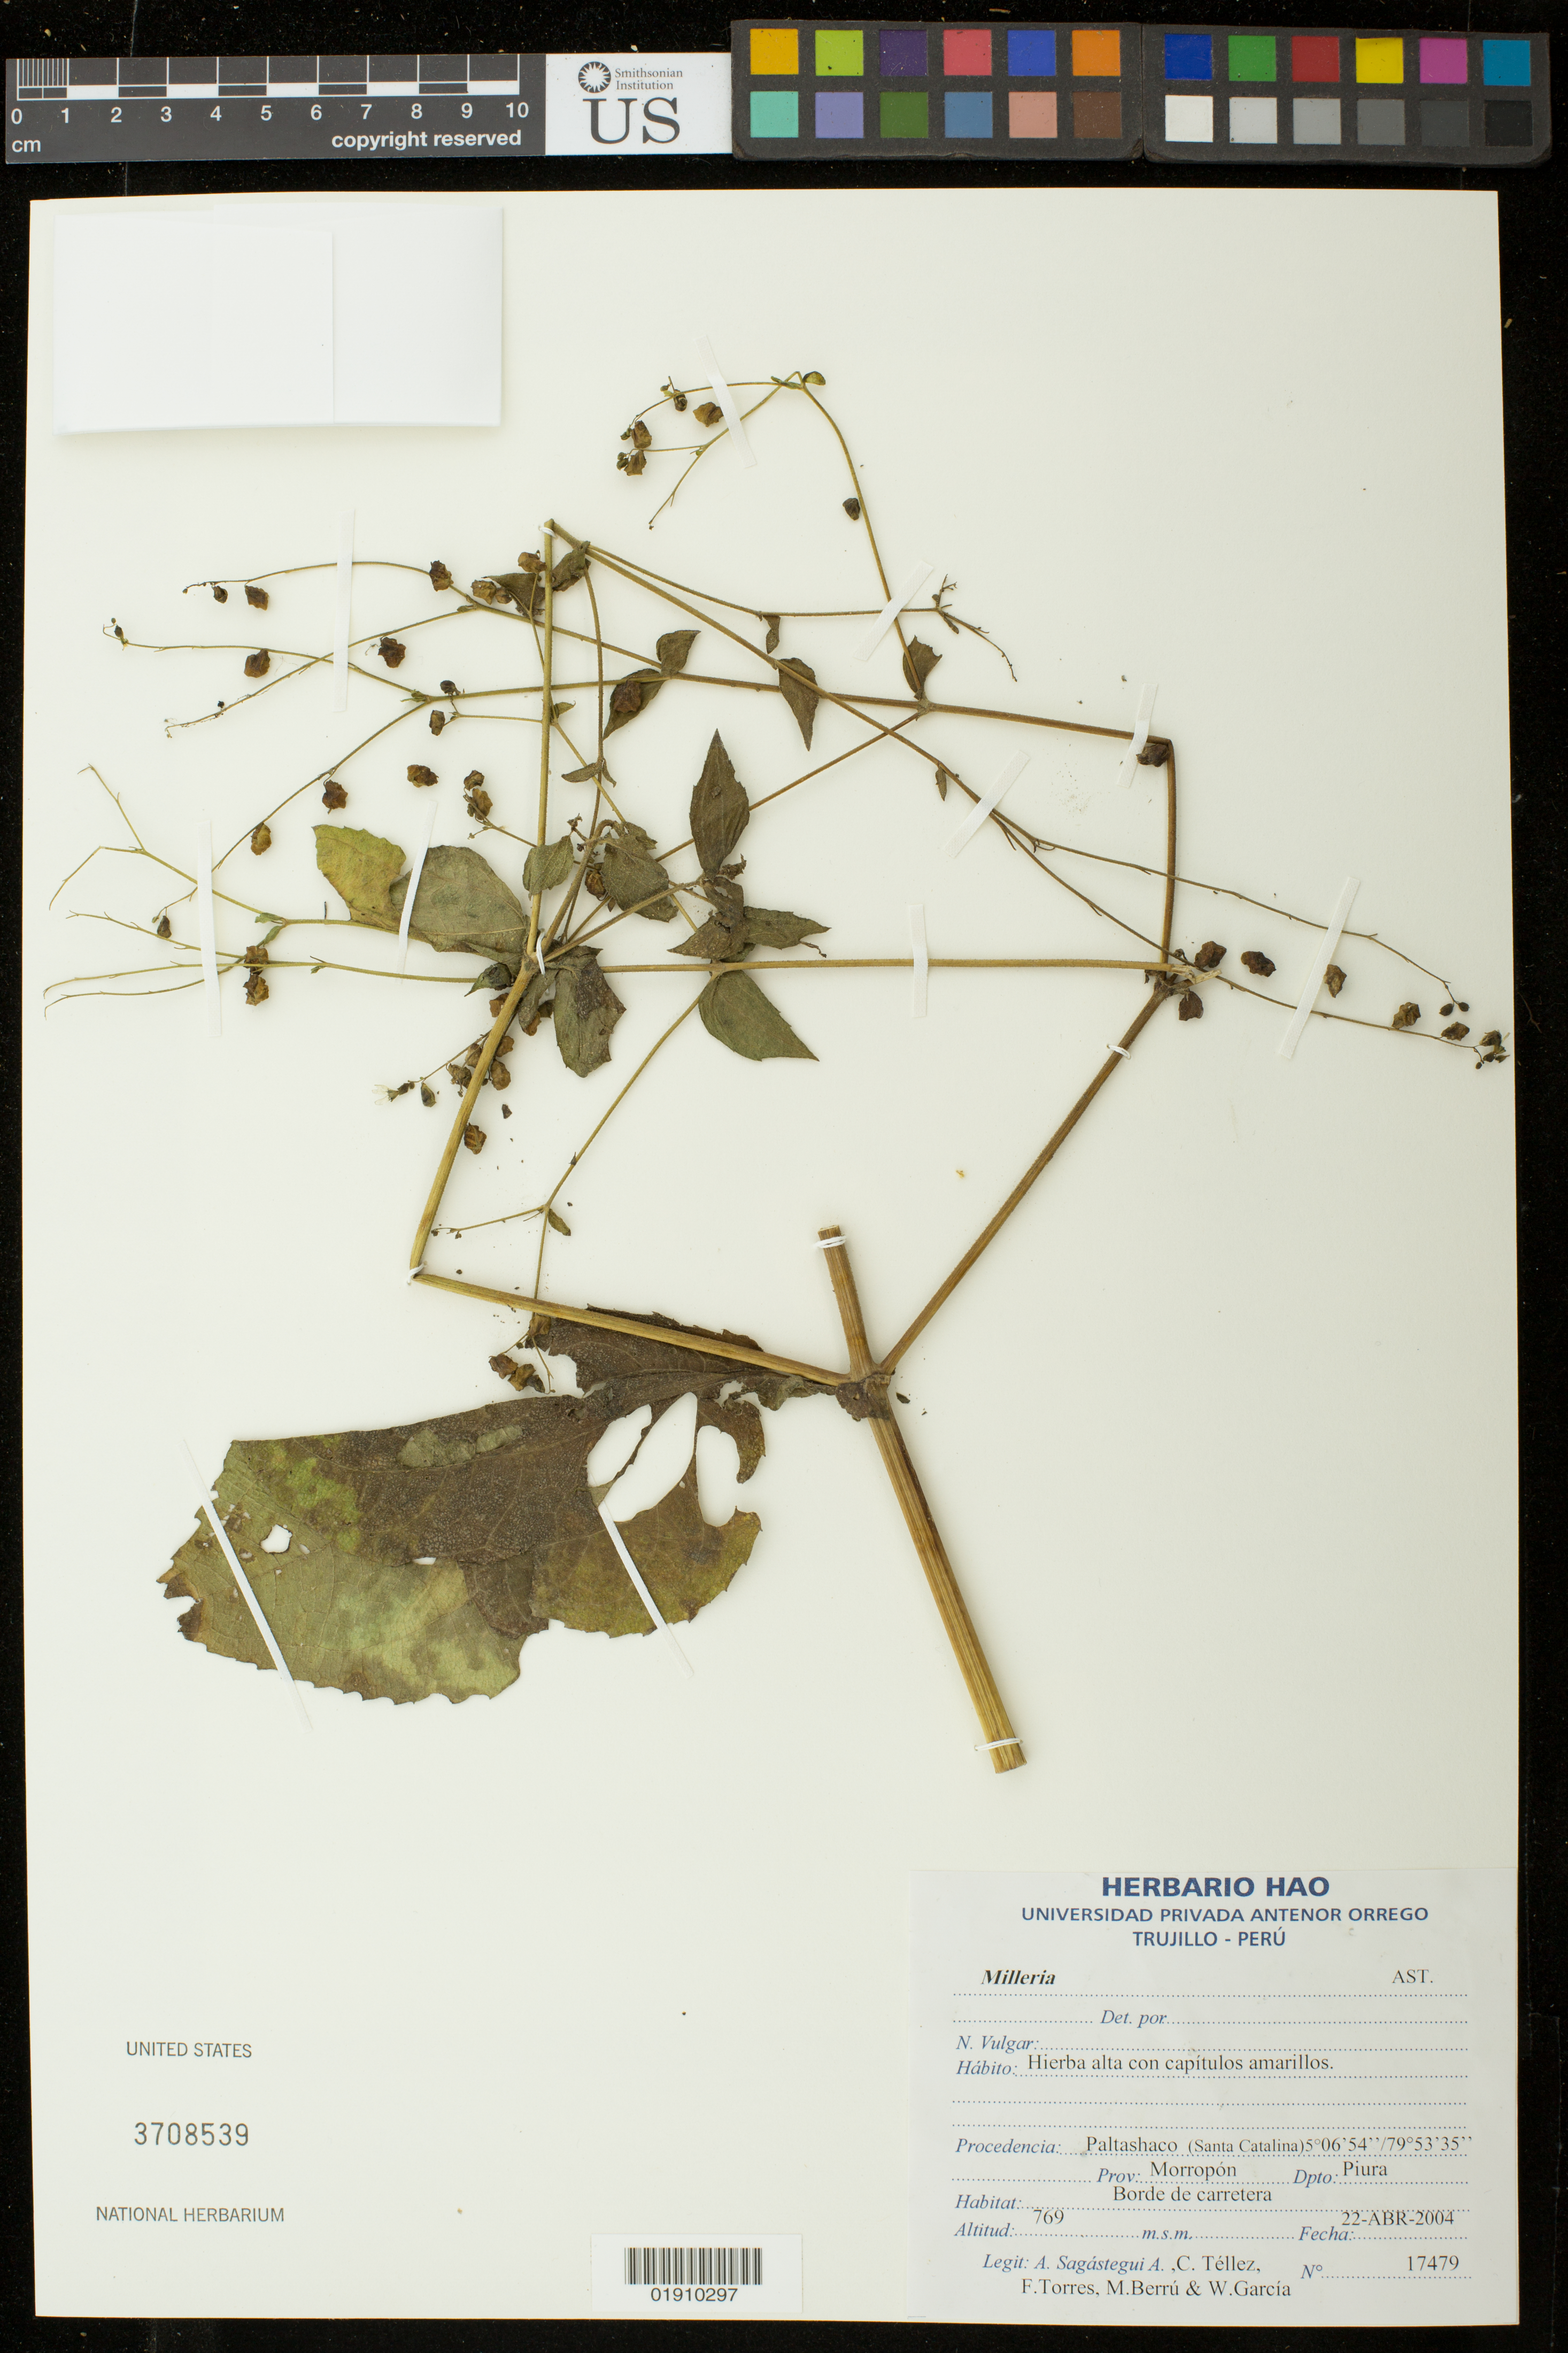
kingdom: Plantae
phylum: Tracheophyta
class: Magnoliopsida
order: Asterales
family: Asteraceae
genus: Milleria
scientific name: Milleria sp.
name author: Houst. ex L.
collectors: A. Sagástegui A., C. Téllez, F. Torres, M. Berrú & W. Garcia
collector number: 17479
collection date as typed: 22- ABR-2004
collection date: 2004-04-22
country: Peru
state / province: Piura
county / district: Morropón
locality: Paltashaco (Santa Catalina), Morropon, Piura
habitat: borde de carretera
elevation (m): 769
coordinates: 5 06 54, 79 53 35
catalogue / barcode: US 3708539